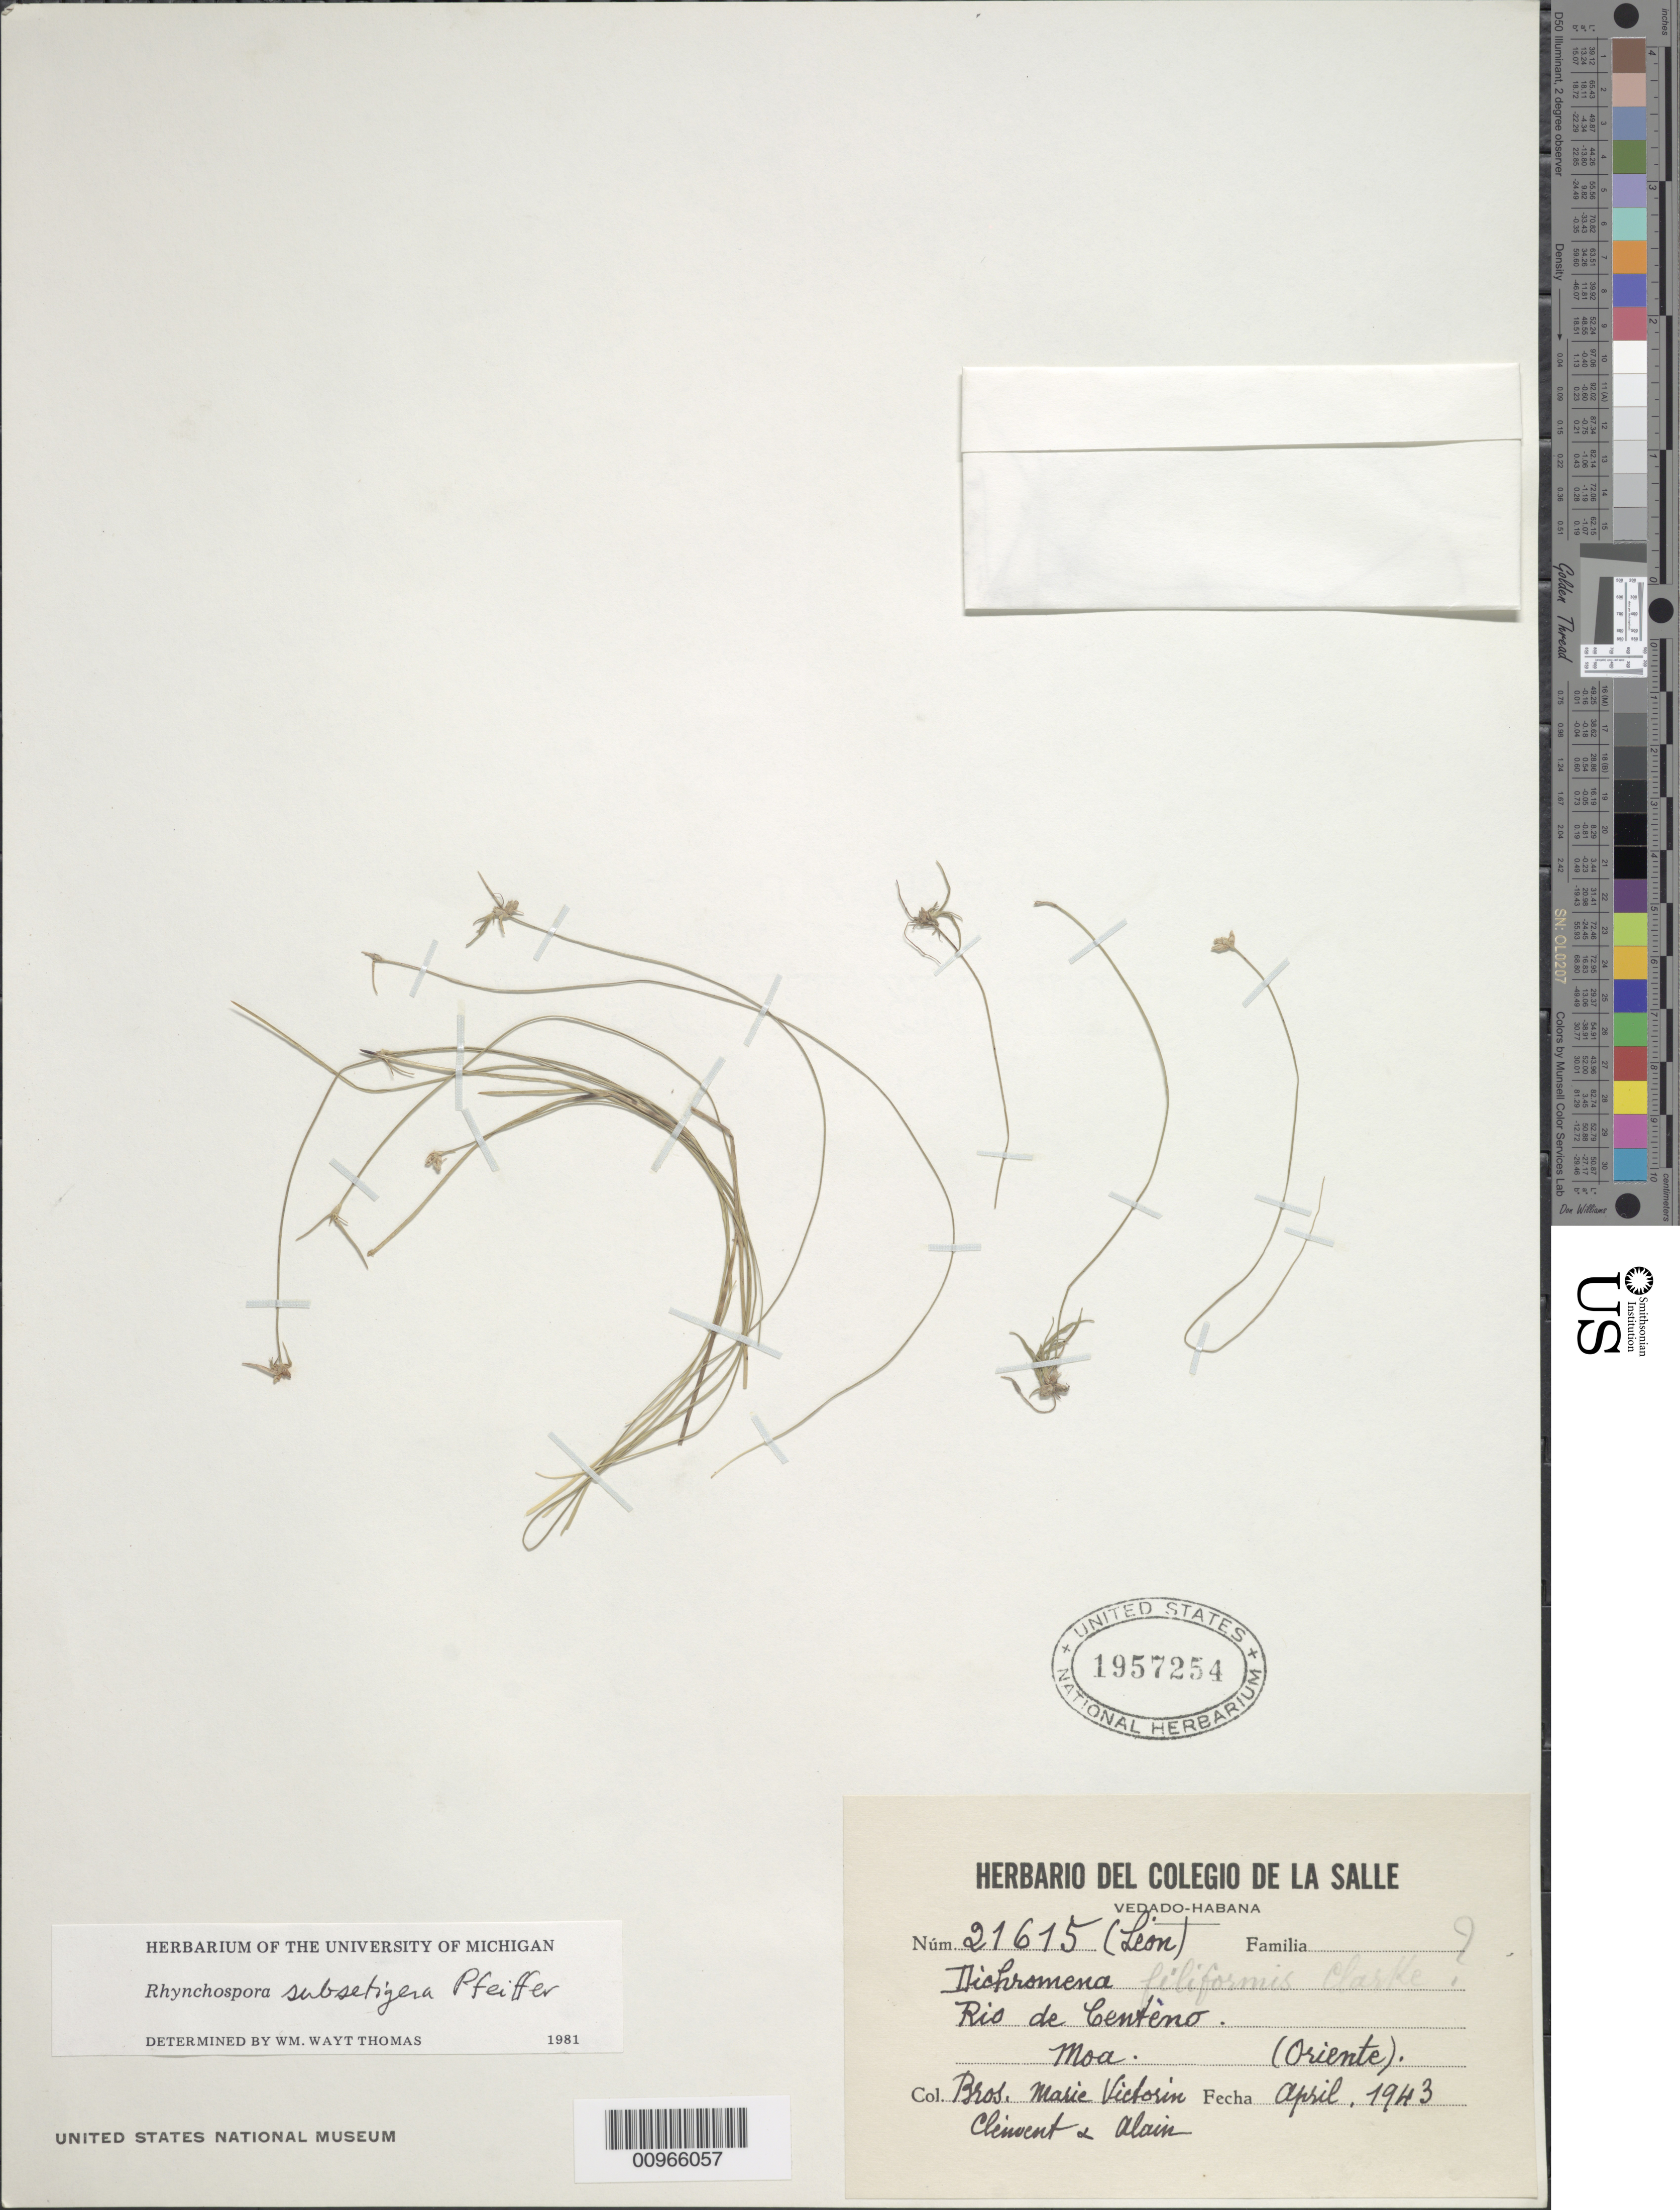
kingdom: Plantae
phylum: Tracheophyta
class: Liliopsida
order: Poales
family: Cyperaceae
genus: Rhynchospora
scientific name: Rhynchospora subsetigera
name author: H. Pfeiff.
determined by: Thomas, W. W.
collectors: F. Victorin, -- Clemente & A. H. Liogier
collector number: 21615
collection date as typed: Apr 1943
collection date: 1943-04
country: Cuba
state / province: Holguín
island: Cuba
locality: Rio de Centeno, Moa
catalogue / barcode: US 1957254